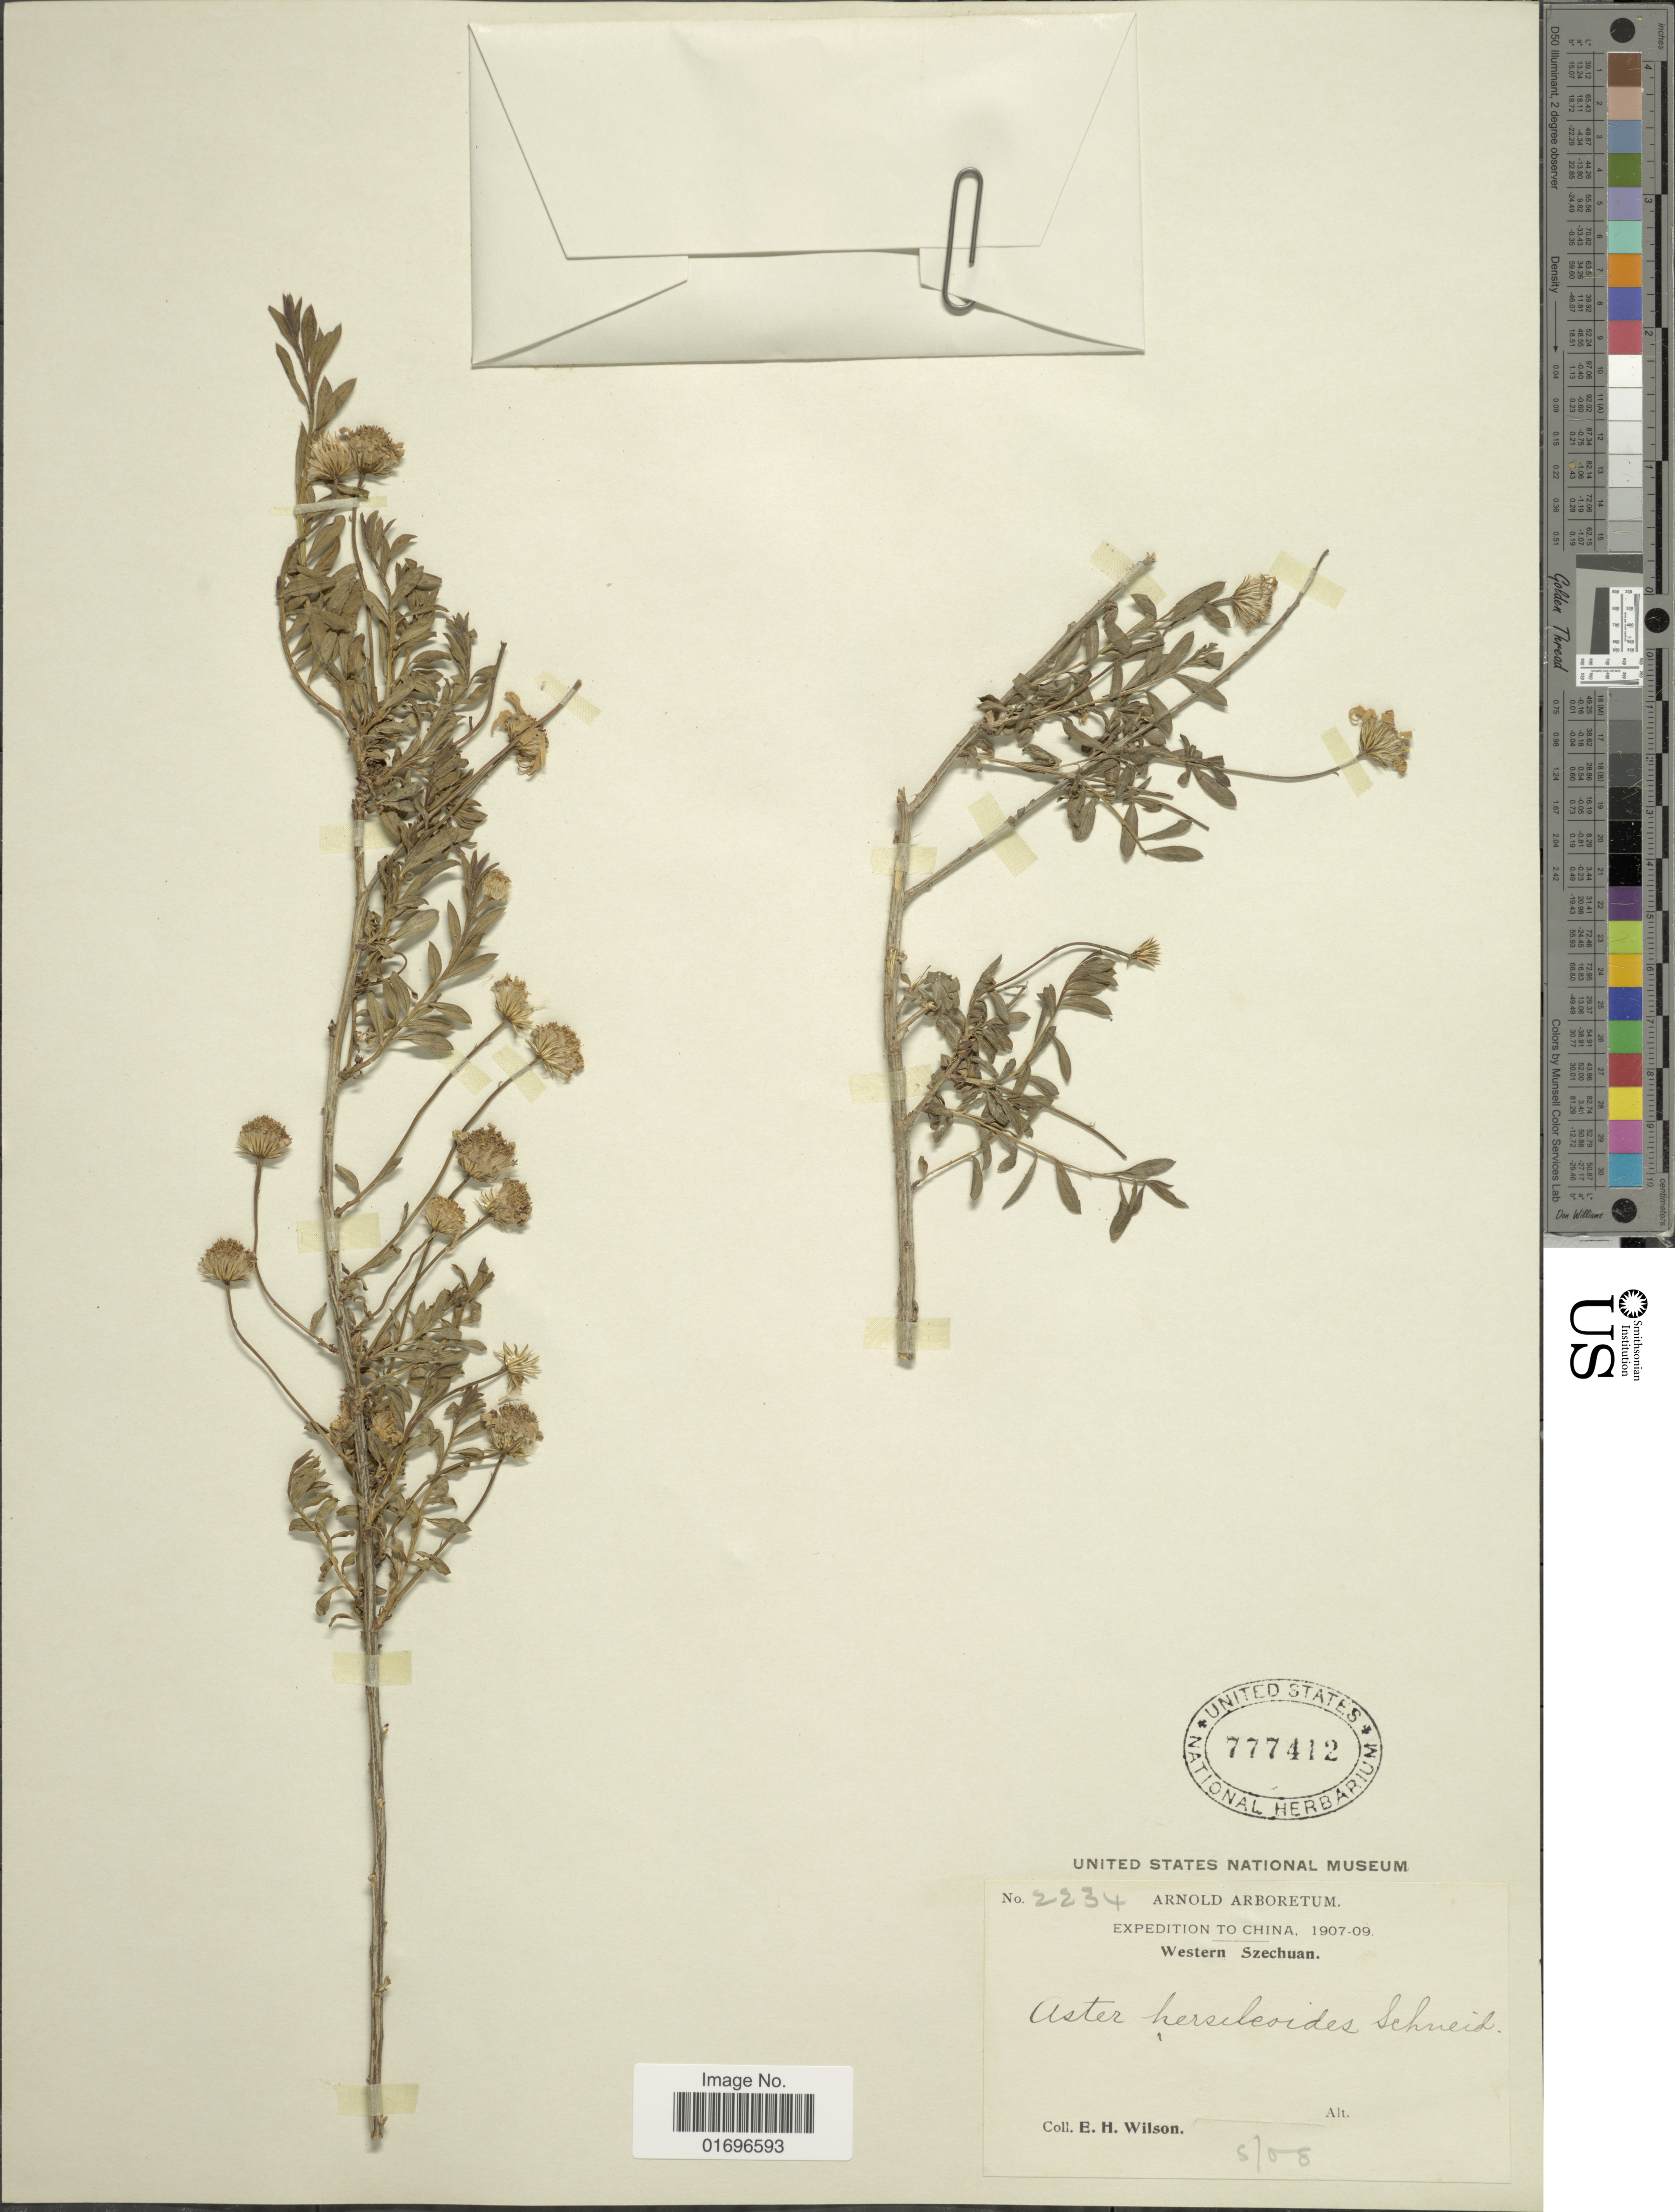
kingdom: Plantae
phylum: Tracheophyta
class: Magnoliopsida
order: Asterales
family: Asteraceae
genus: Aster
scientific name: Aster hersileoides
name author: C.K. Schneid.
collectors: E. Wilson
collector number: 2234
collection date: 1908-05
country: China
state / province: Sichuan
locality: Western Szechuan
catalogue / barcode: US 777412